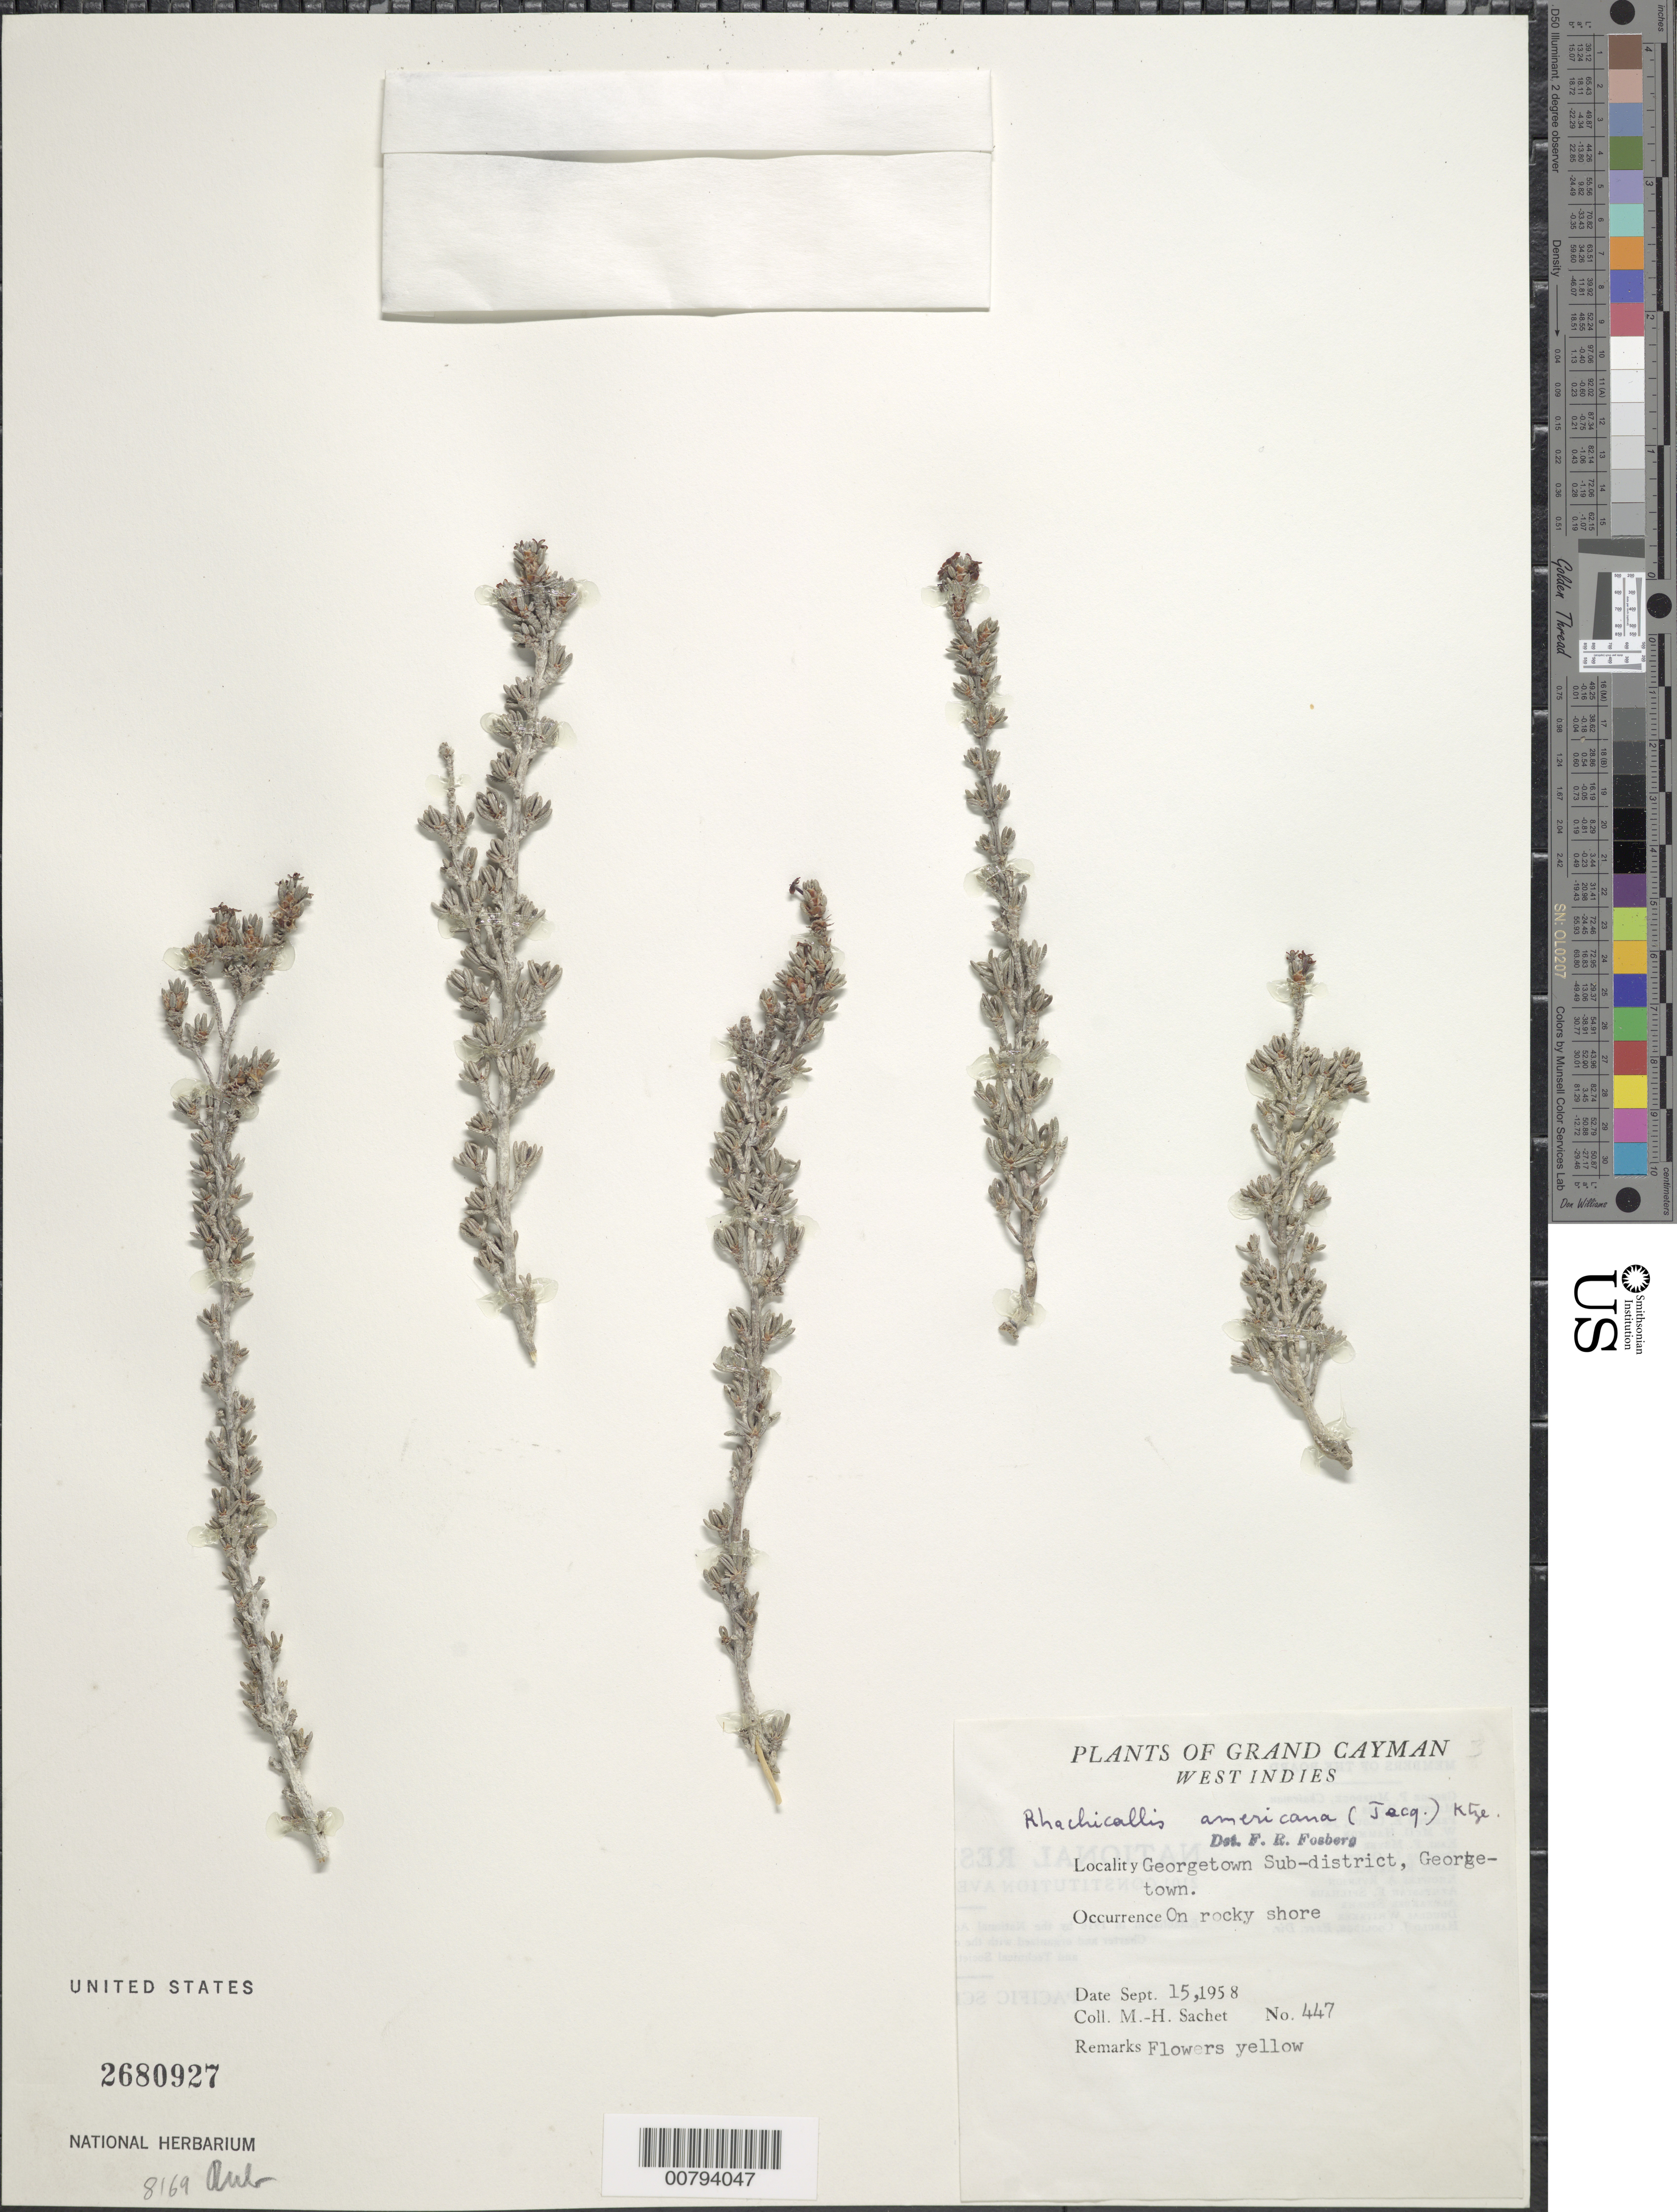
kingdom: Plantae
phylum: Tracheophyta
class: Magnoliopsida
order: Gentianales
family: Rubiaceae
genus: Rachicallis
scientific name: Rachicallis americana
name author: (Jacq.) Hitchc.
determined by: Fosberg, F. R.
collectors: M.-H. Sachet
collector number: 447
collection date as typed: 15 Sep 1958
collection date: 1958-09-15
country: Cayman Islands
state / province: Georgetown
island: Grand Cayman Island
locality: Georgetown, shore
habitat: Rocky shore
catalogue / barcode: US 2680927